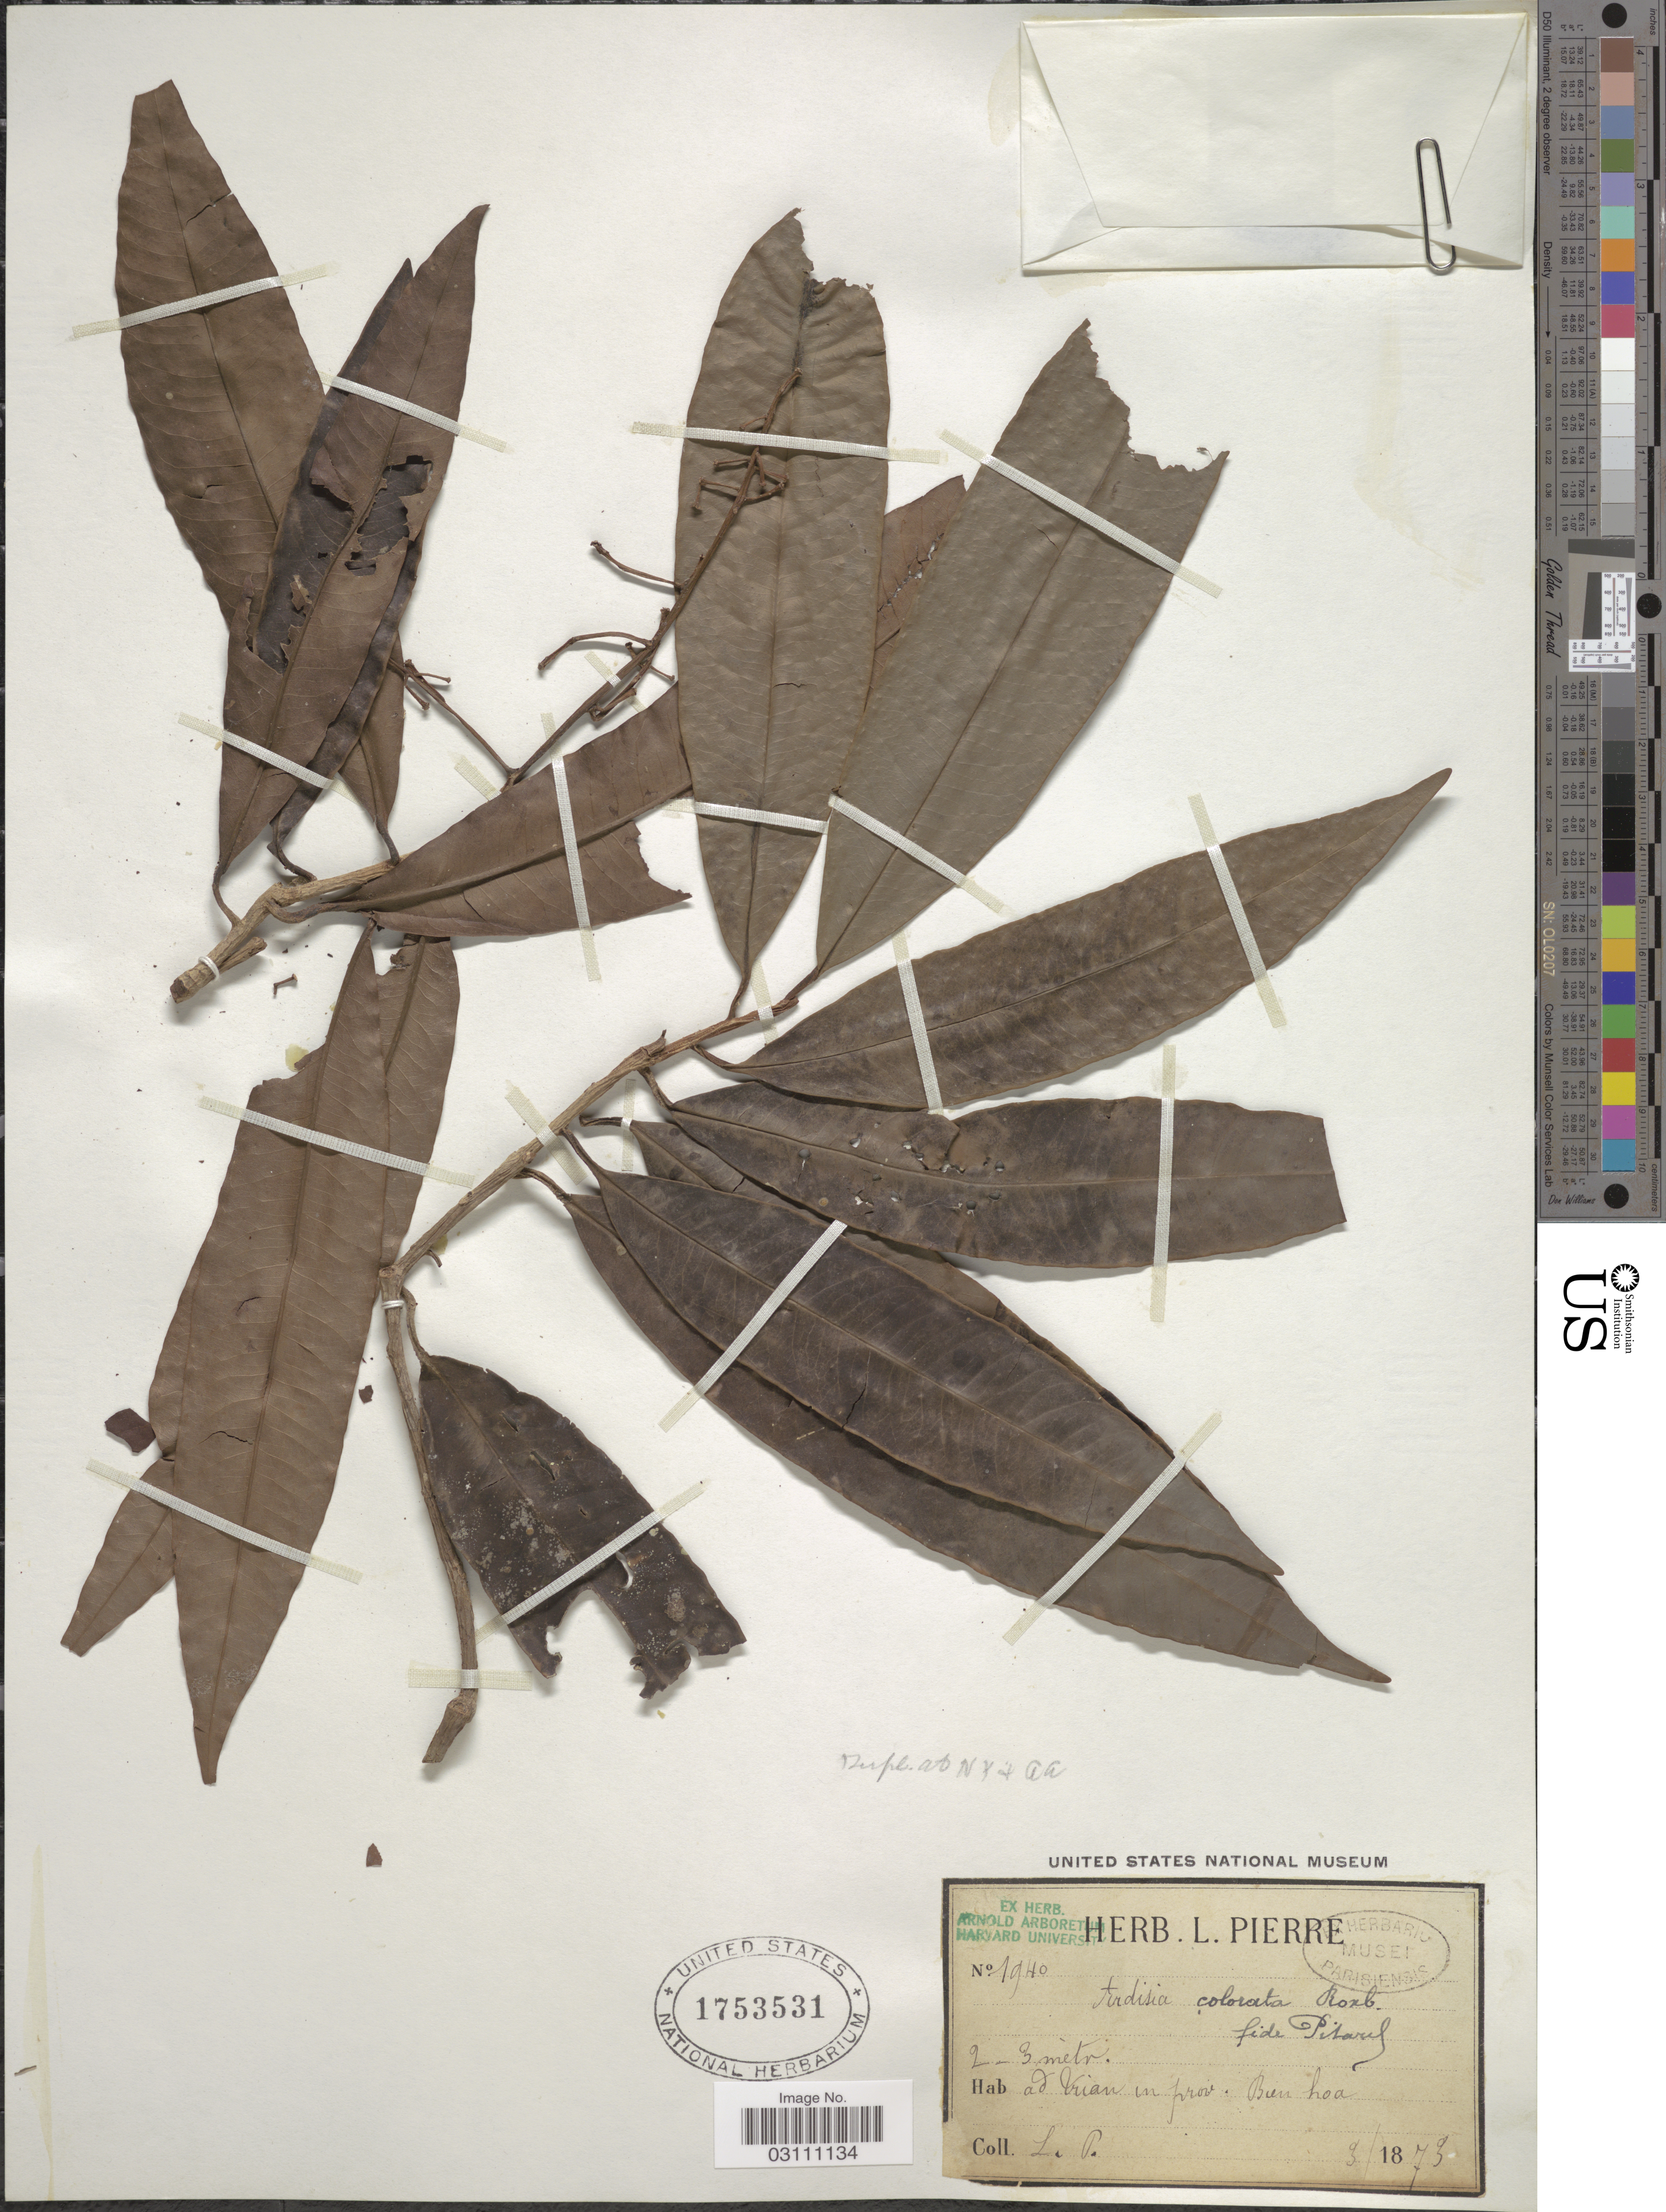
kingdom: Plantae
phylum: Tracheophyta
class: Magnoliopsida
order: Ericales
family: Primulaceae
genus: Ardisia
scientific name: Ardisia colorata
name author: Roxb.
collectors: L. Pierre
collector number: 1940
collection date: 1873-03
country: Vietnam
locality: Ad Trian in prov. Bien hoa.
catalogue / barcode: US 1753531